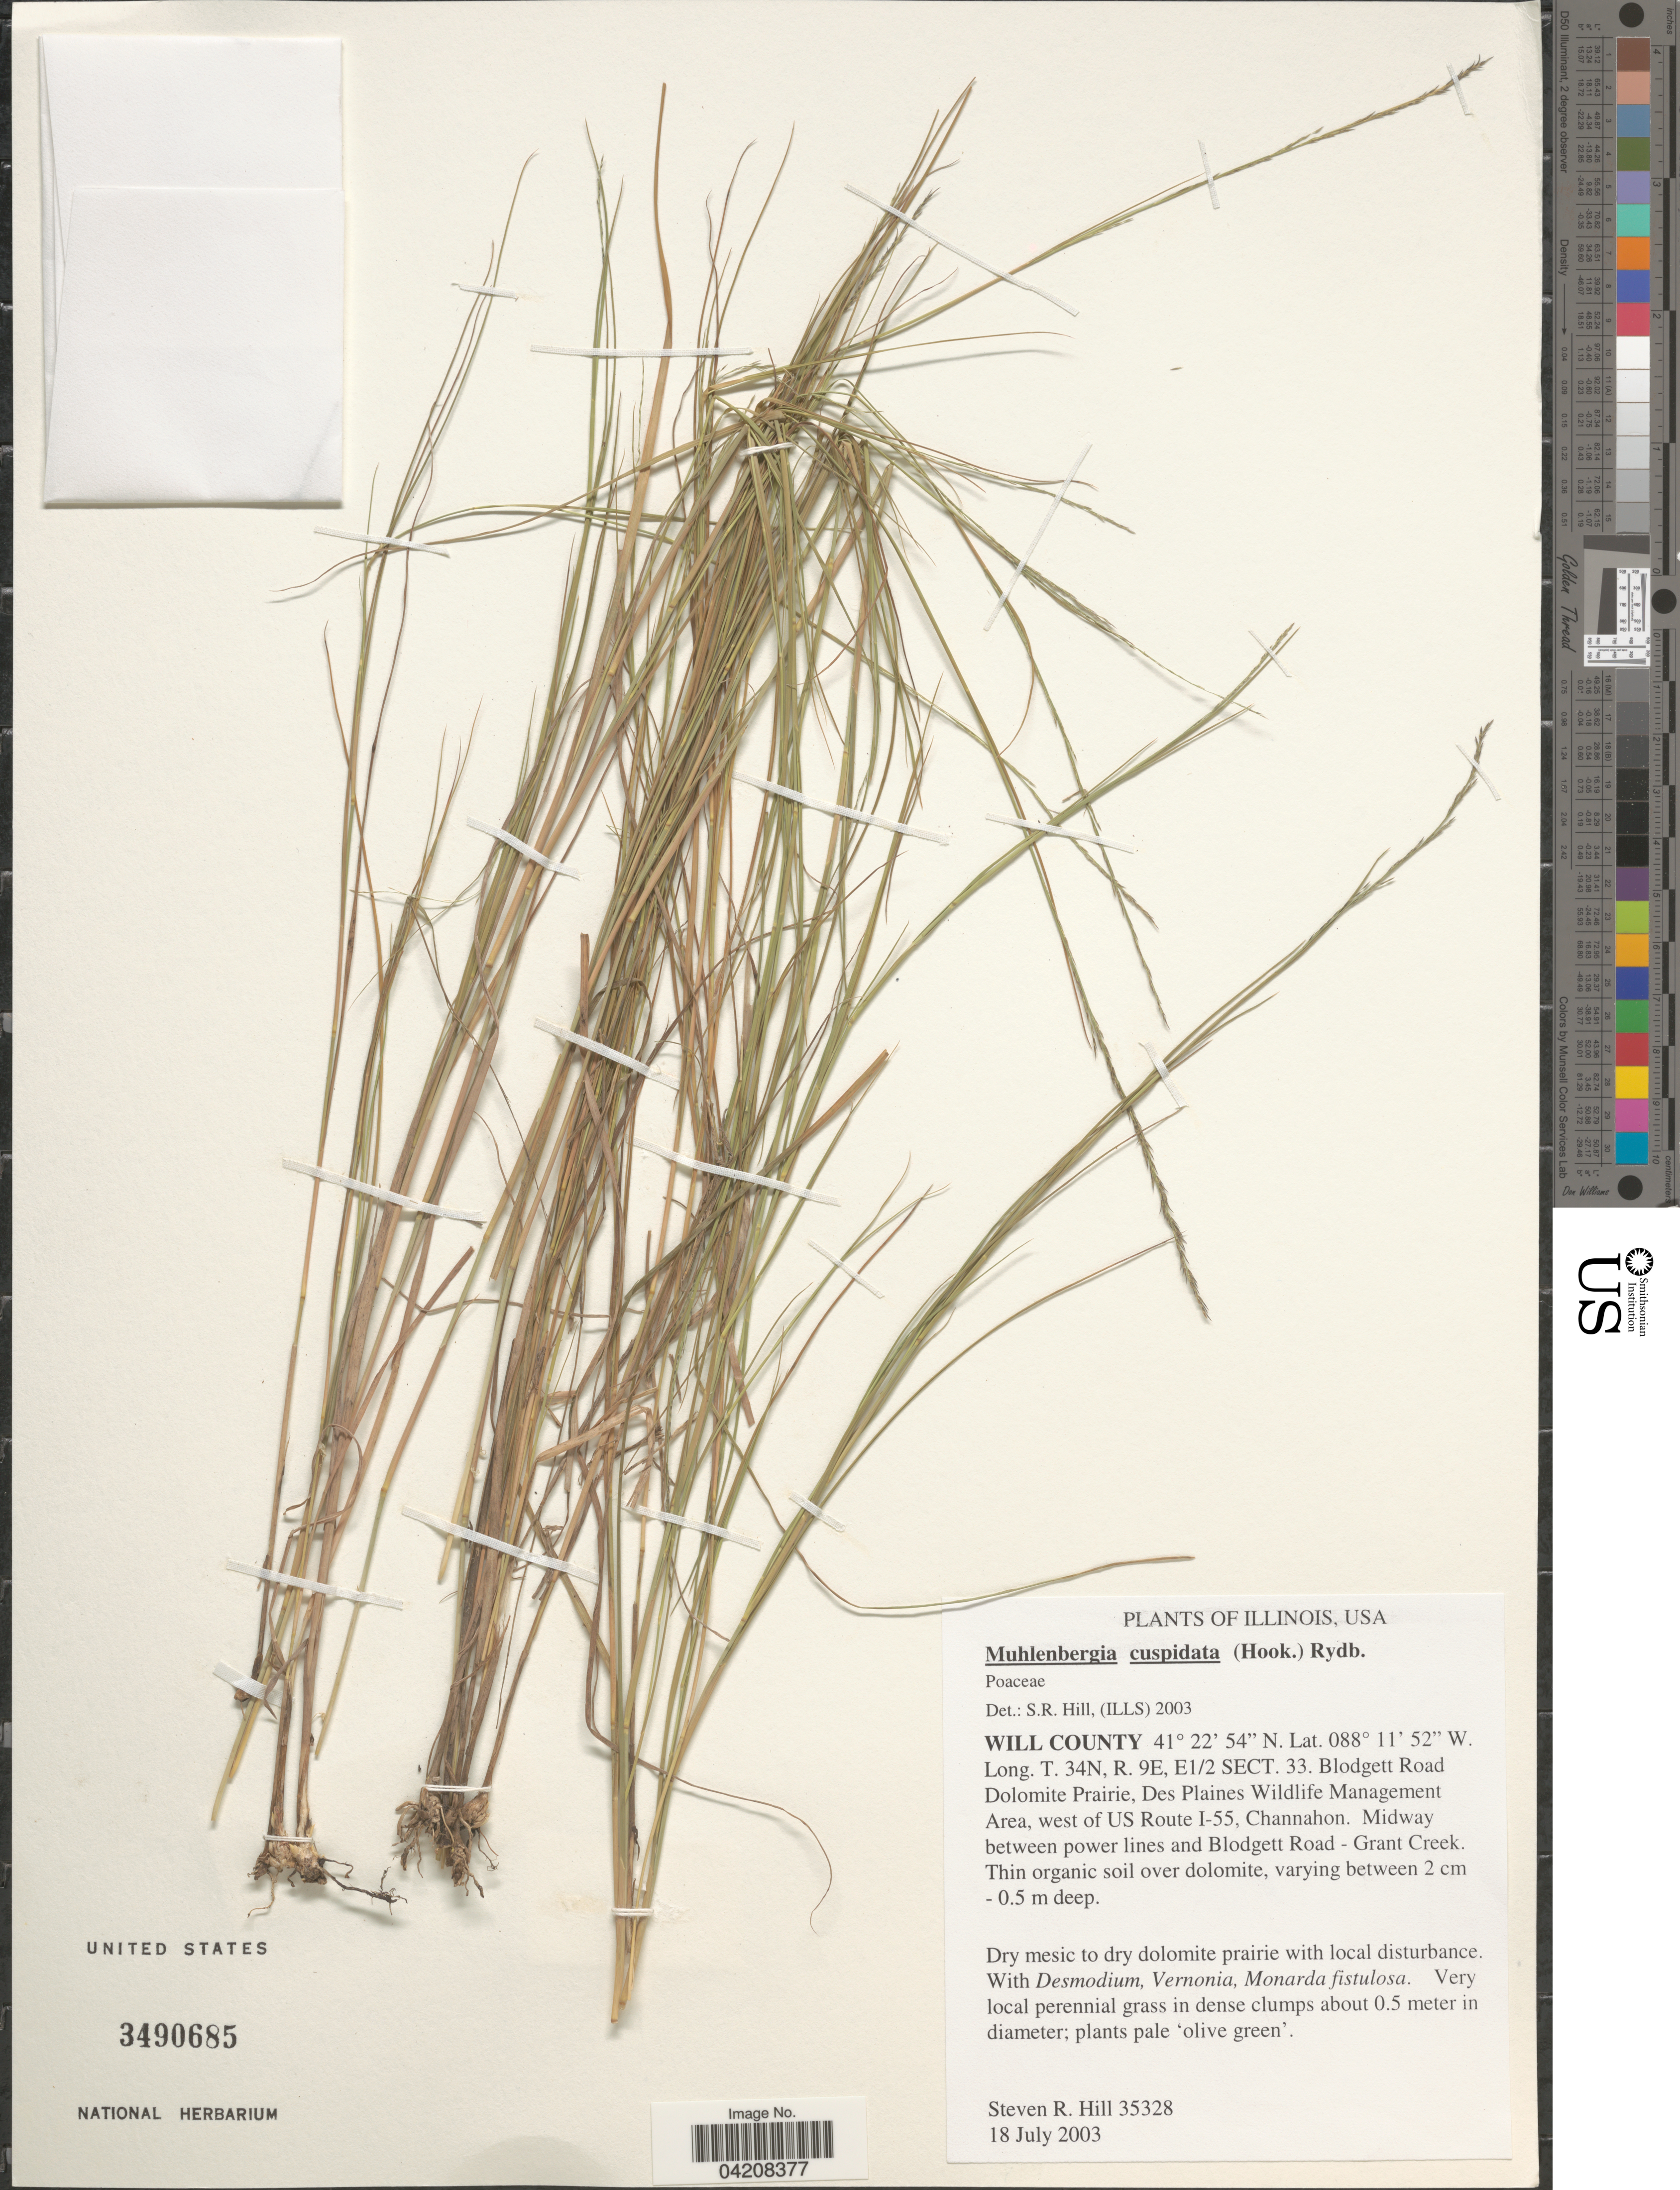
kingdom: Plantae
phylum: Tracheophyta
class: Liliopsida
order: Poales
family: Poaceae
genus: Muhlenbergia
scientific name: Muhlenbergia cuspidata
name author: (Torr. ex Hook.) Rydb.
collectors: S. R. Hill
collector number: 35328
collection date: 2003-07-18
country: United States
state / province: Illinois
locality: Will County. T. 34N, R. 9E, E1/2 Sect. 33. Blodgett Road Dolomite Prairie, Des Plaines Wildlife Management Area, west of US Route I-55, Channahon. Midway between power lines and Blodgett Road - Grant Creek.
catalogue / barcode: US 3490685